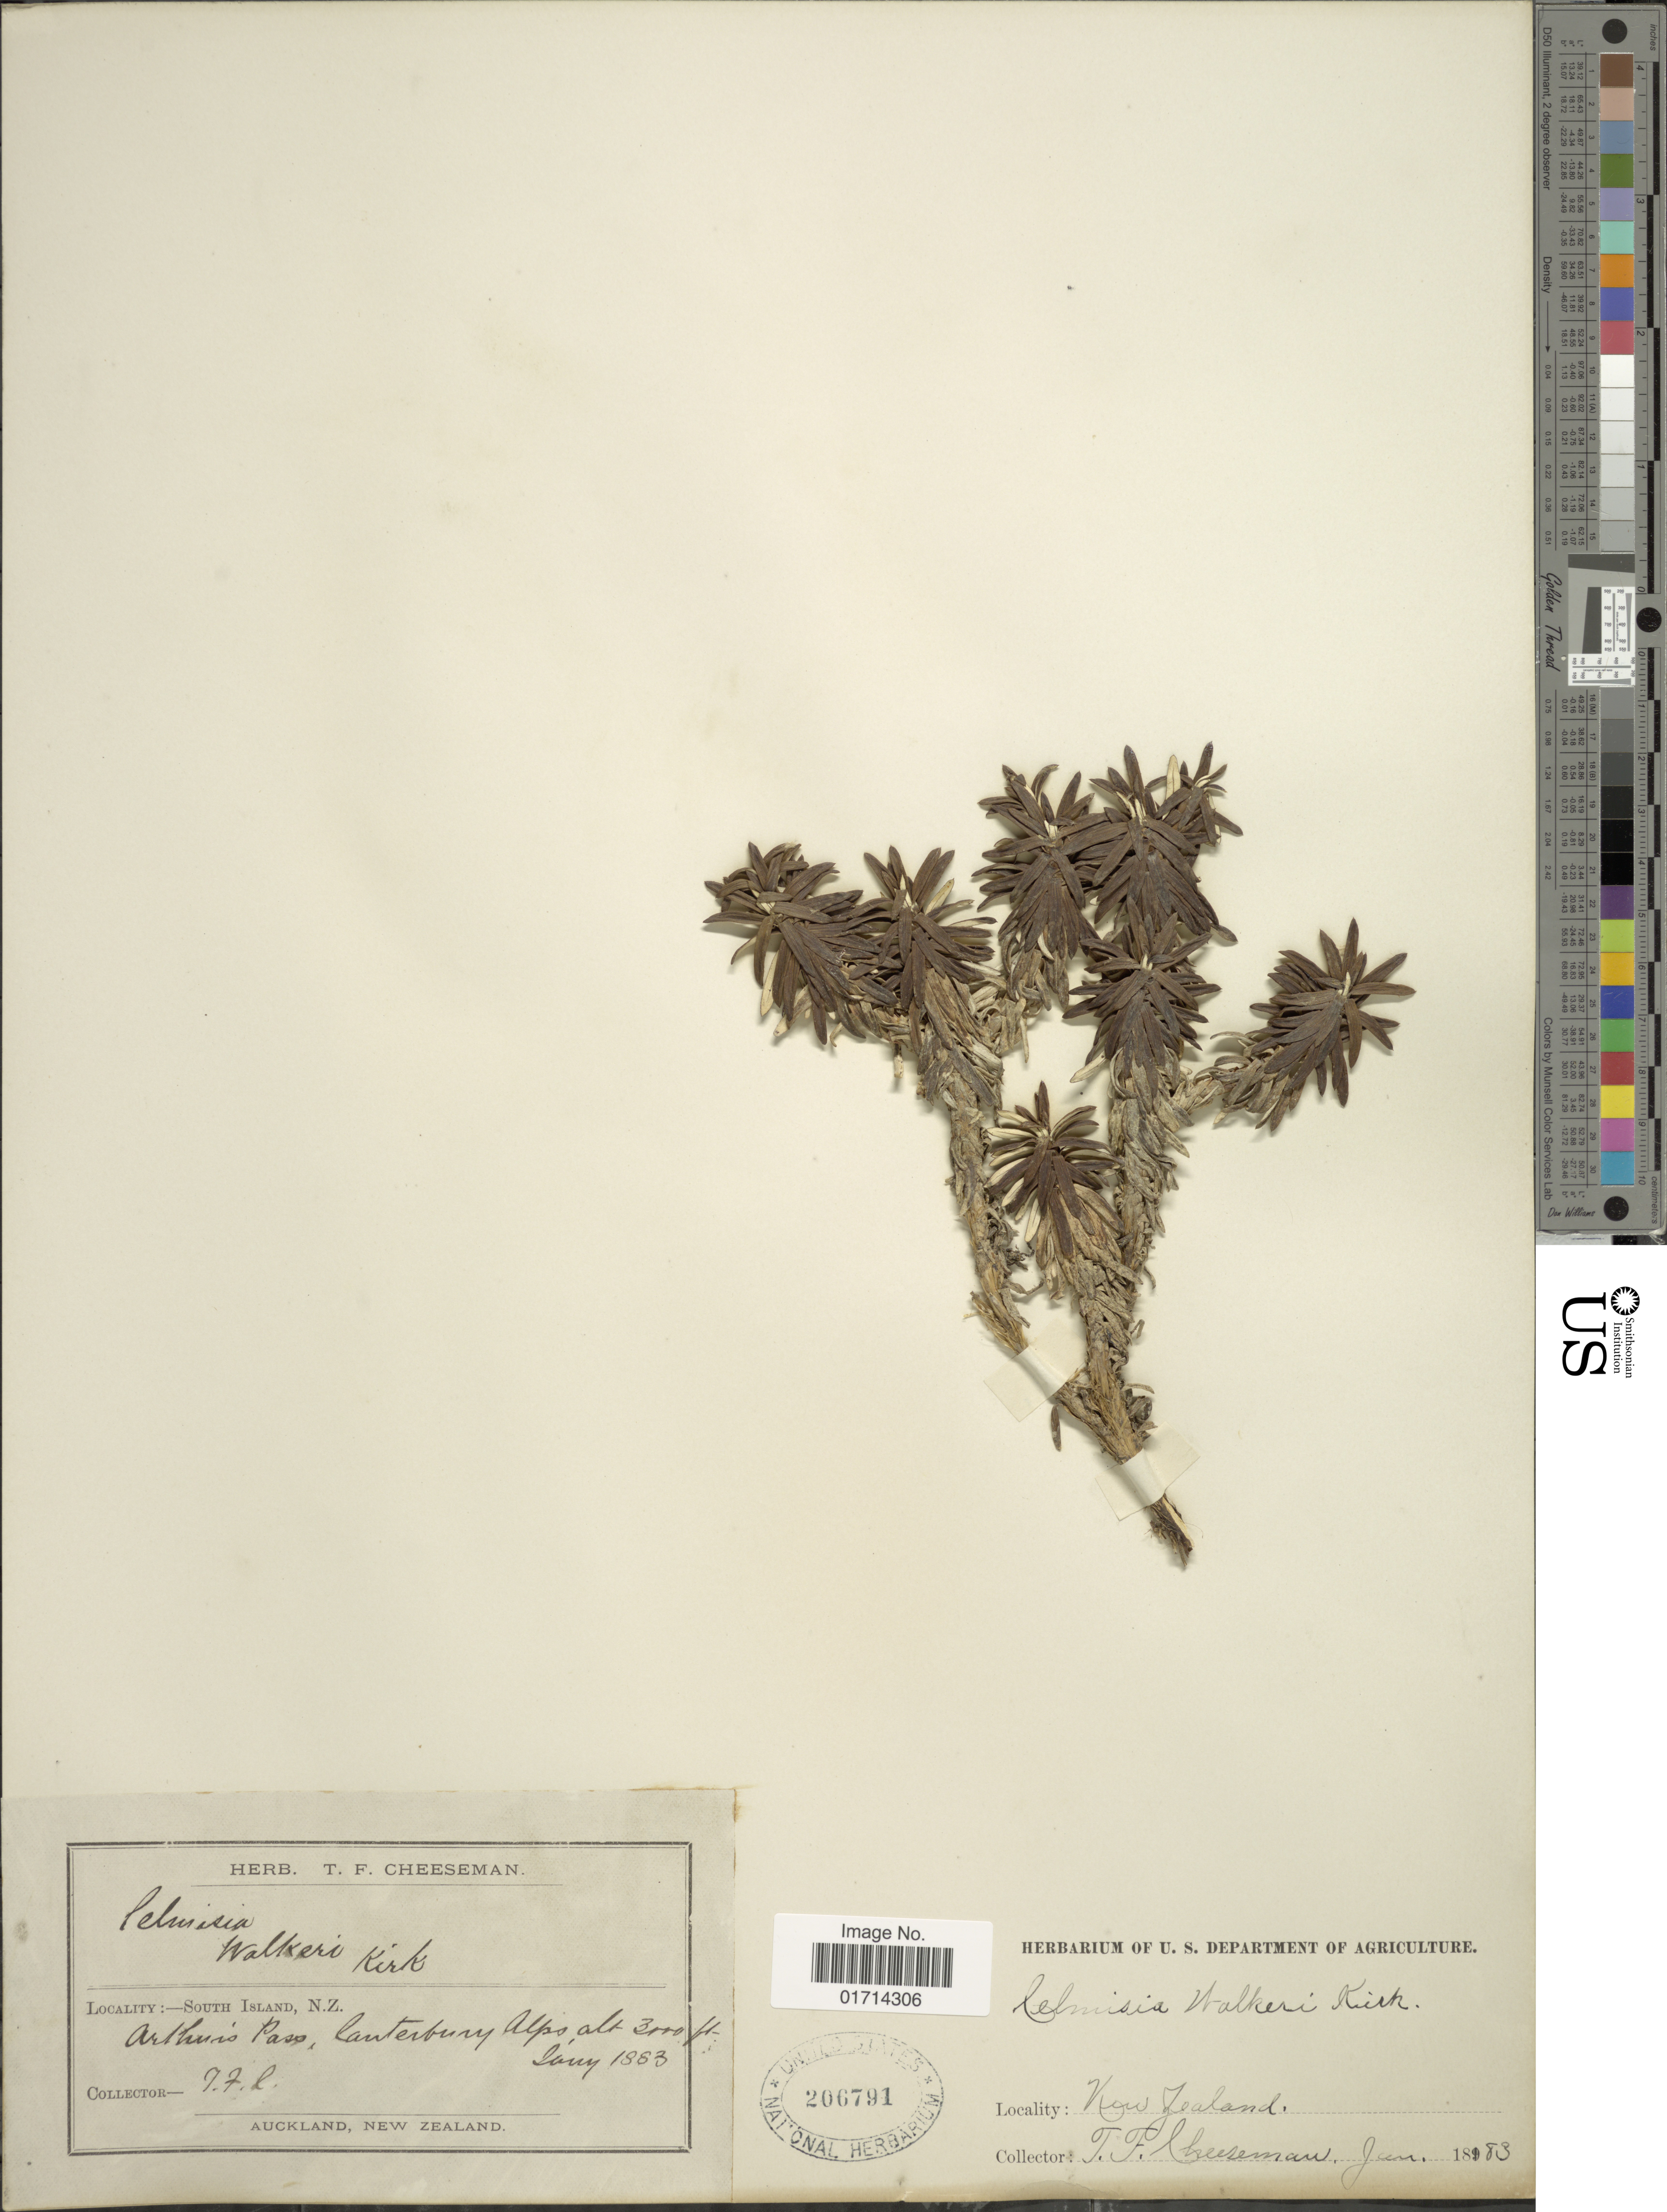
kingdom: Plantae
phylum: Tracheophyta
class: Magnoliopsida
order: Asterales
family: Asteraceae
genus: Celmisia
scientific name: Celmisia walkeri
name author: Kirk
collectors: T. F. Cheeseman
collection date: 1883-01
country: New Zealand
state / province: Canterbury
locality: South Island, Arthurs Pass, Canterbury Alps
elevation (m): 914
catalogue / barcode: US 206791